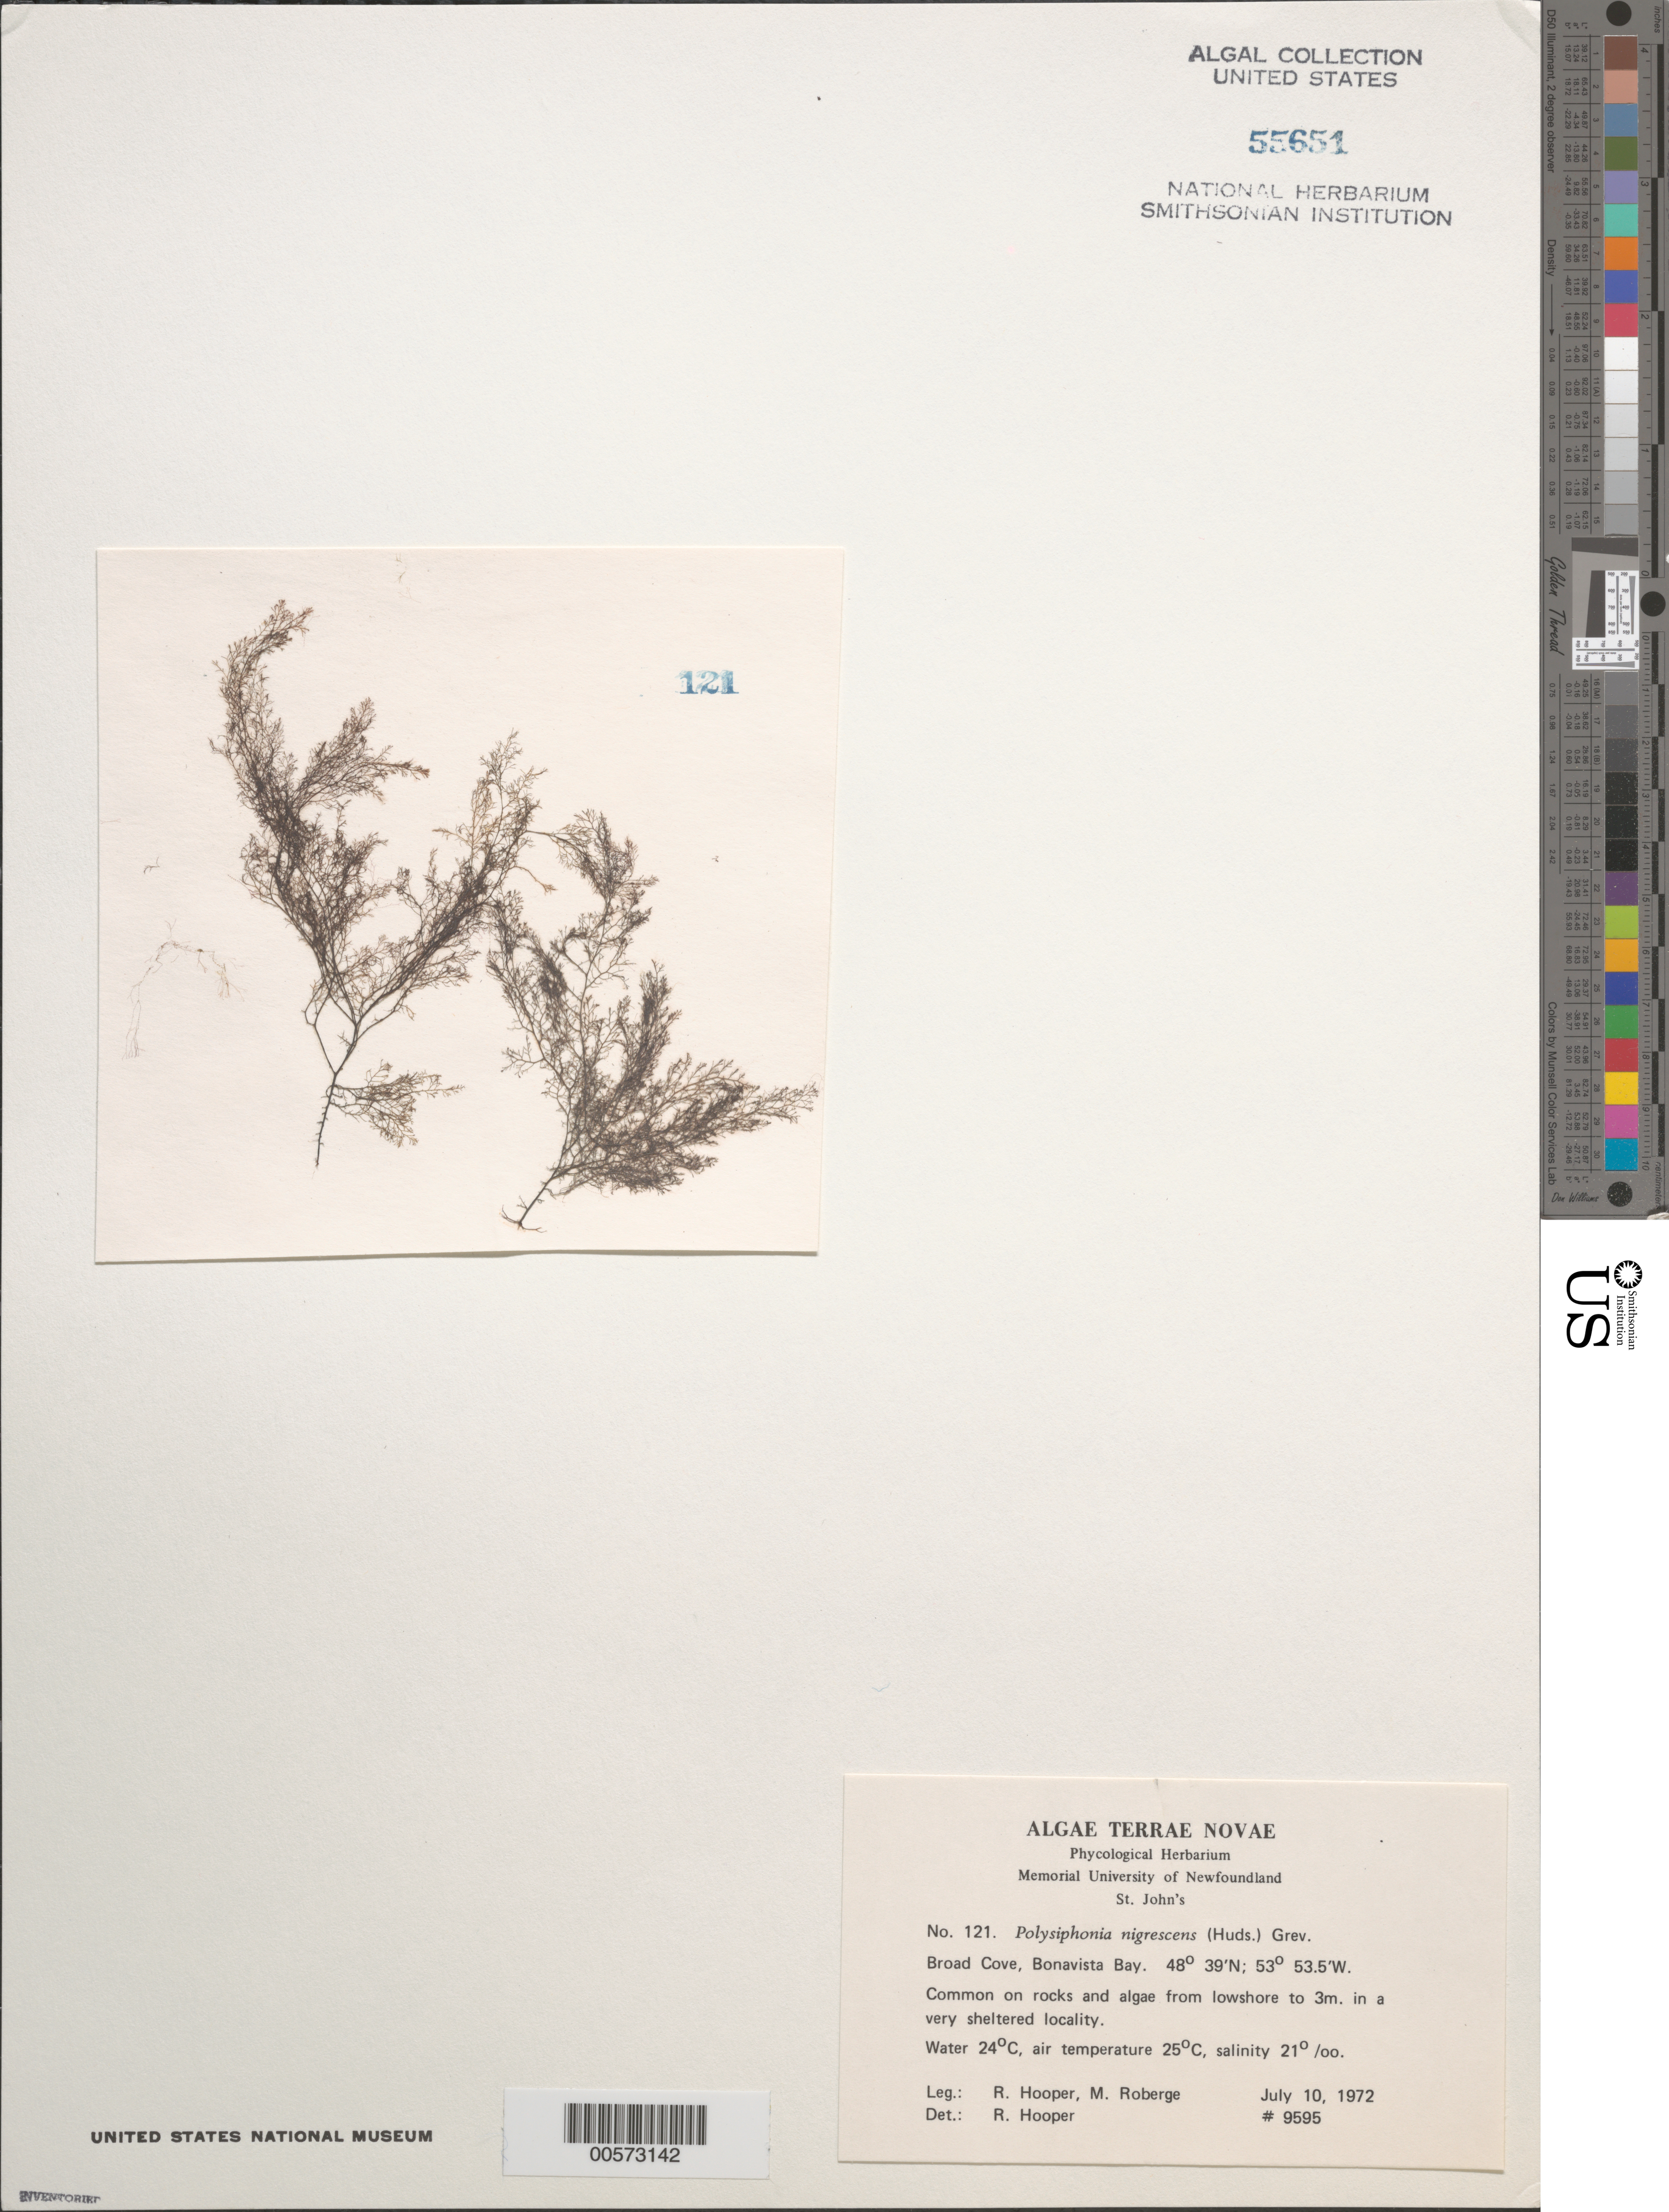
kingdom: Plantae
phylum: Rhodophyta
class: Florideophyceae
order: Ceramiales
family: Rhodomelaceae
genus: Vertebrata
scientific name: Vertebrata fucoides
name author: (Hudson) Kuntze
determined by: Algae name updating Project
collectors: R. G. Hooper & M. Roberge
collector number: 9596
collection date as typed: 10 Jul 1972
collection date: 1972-07-10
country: Canada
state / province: Newfoundland and Labrador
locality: Broad Cove, Bonavista Bay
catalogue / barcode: US 55651